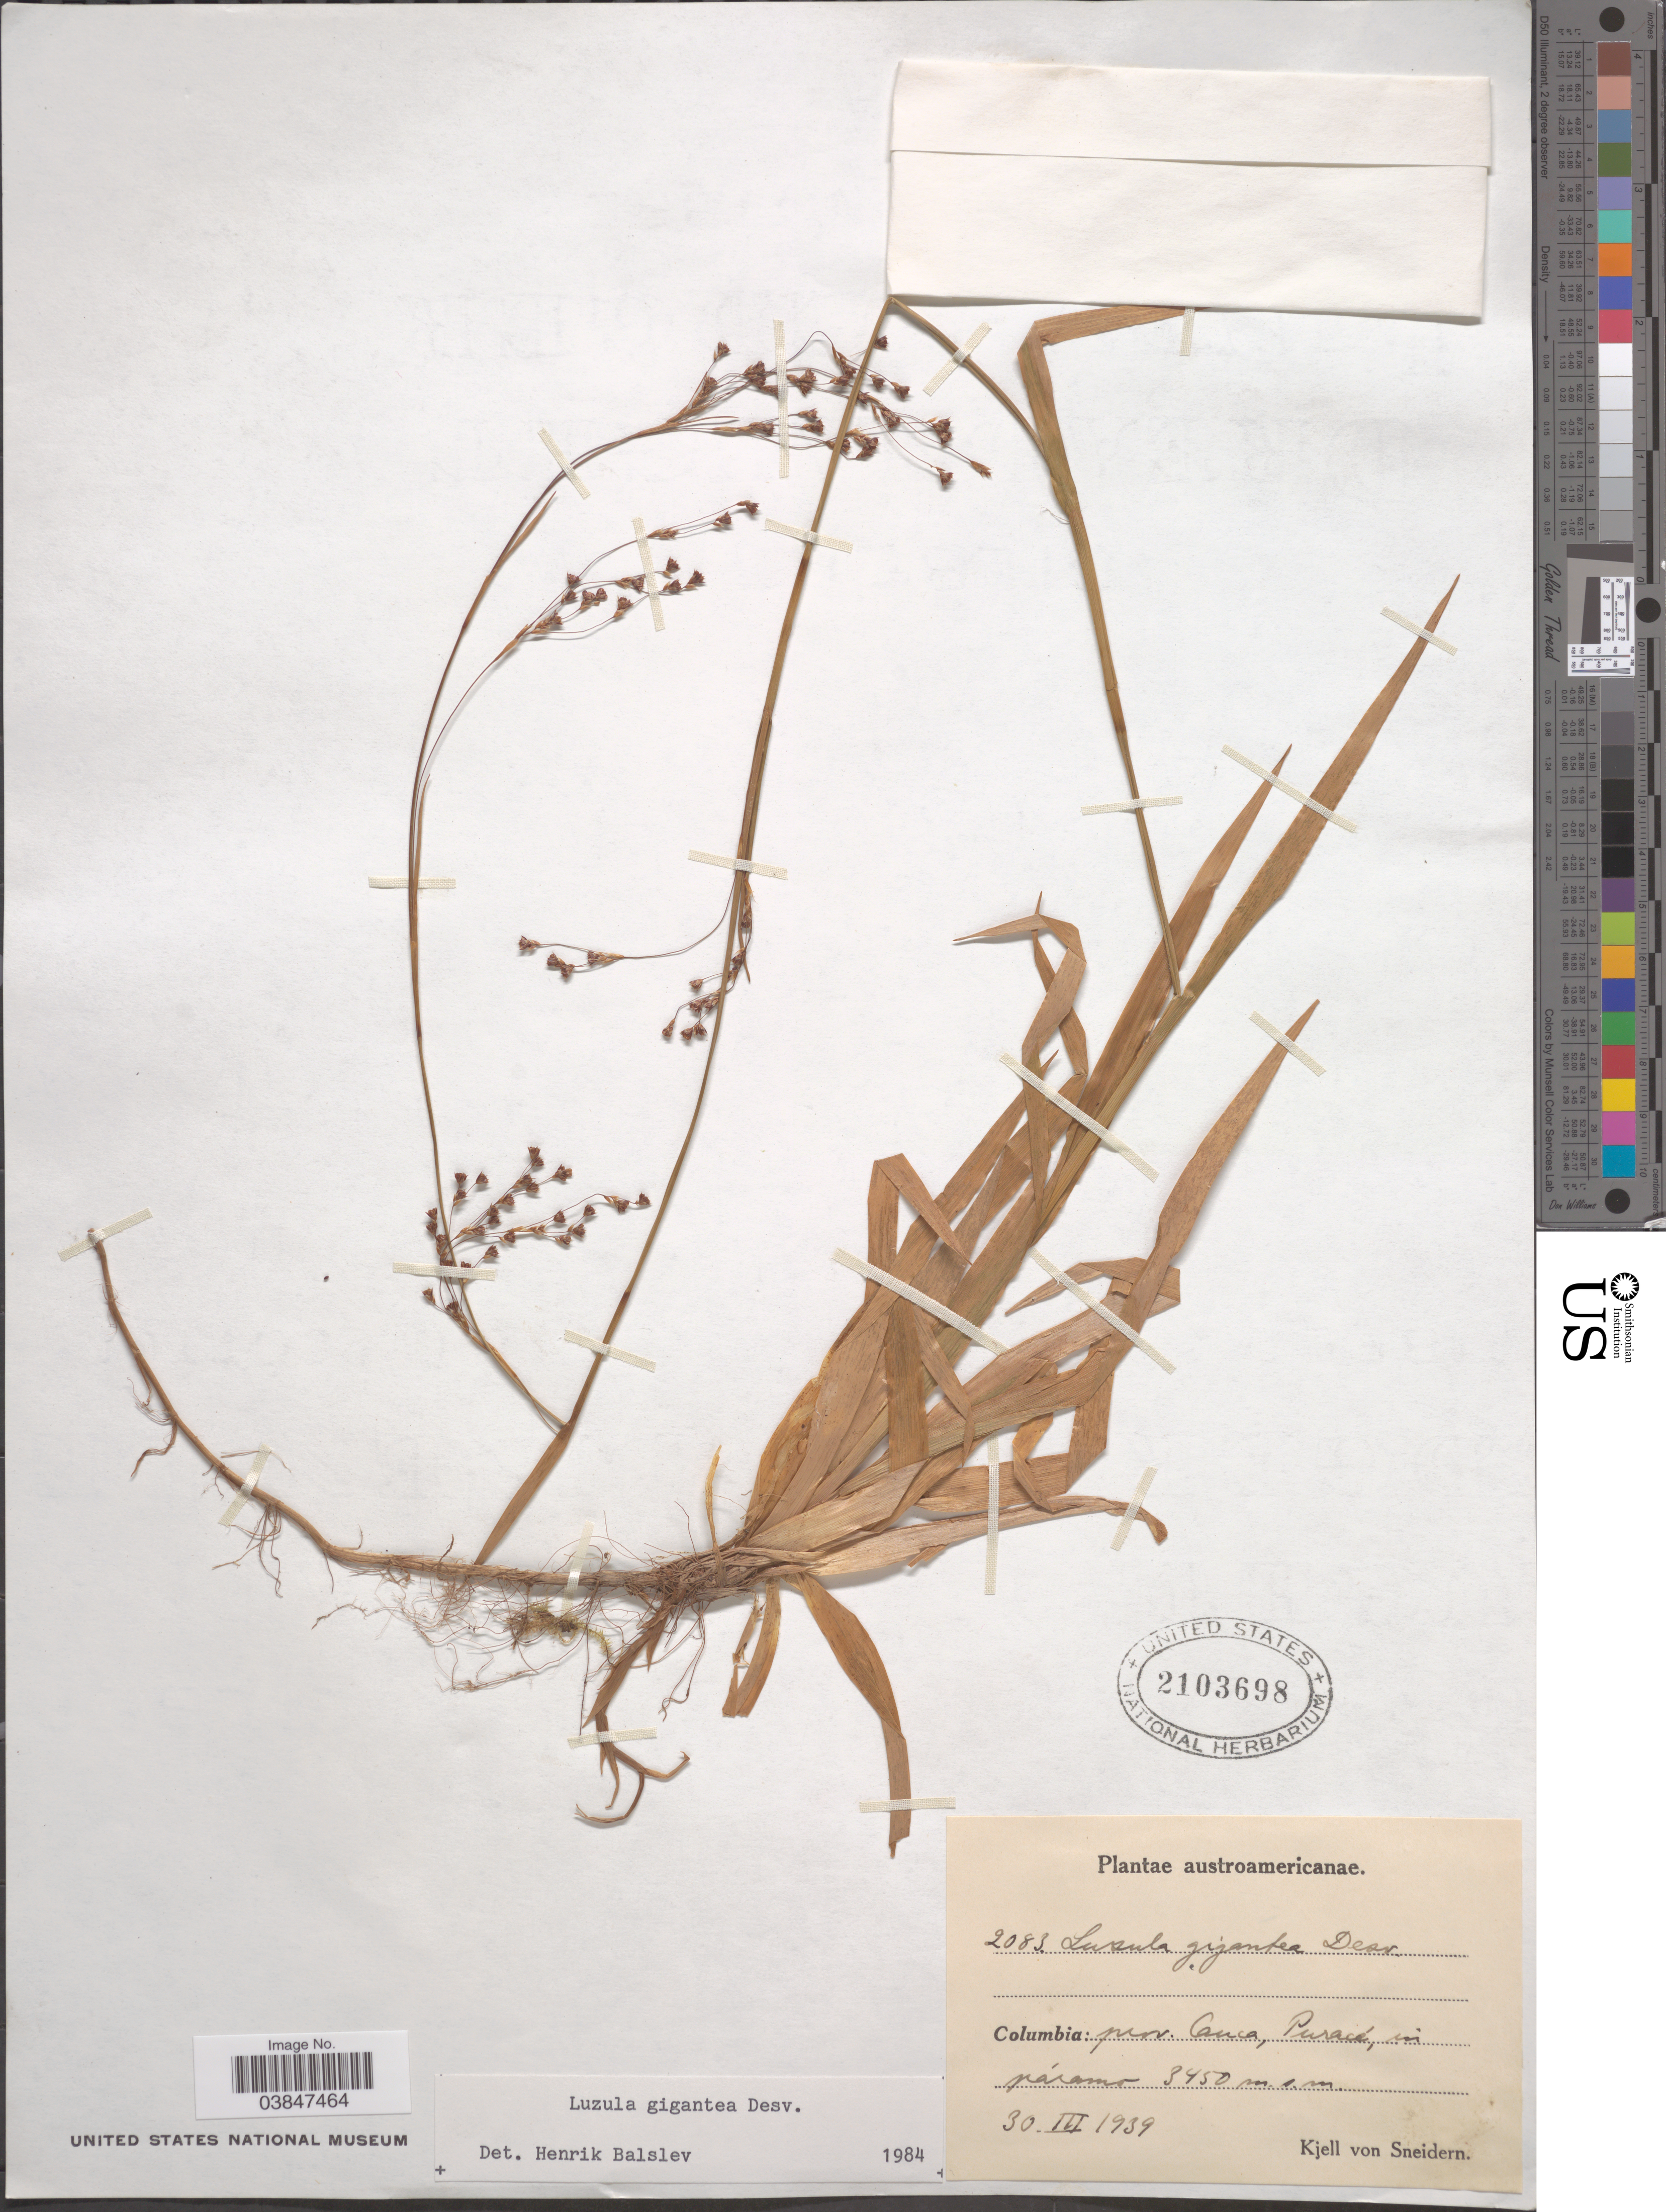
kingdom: Plantae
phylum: Tracheophyta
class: Liliopsida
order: Poales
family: Juncaceae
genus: Luzula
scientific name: Luzula gigantea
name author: Desv.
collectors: K. von Sneidern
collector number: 2083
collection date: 1939-03-30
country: Colombia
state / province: Cauca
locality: Puracé, in páramo.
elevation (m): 3450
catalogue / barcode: US 2103698